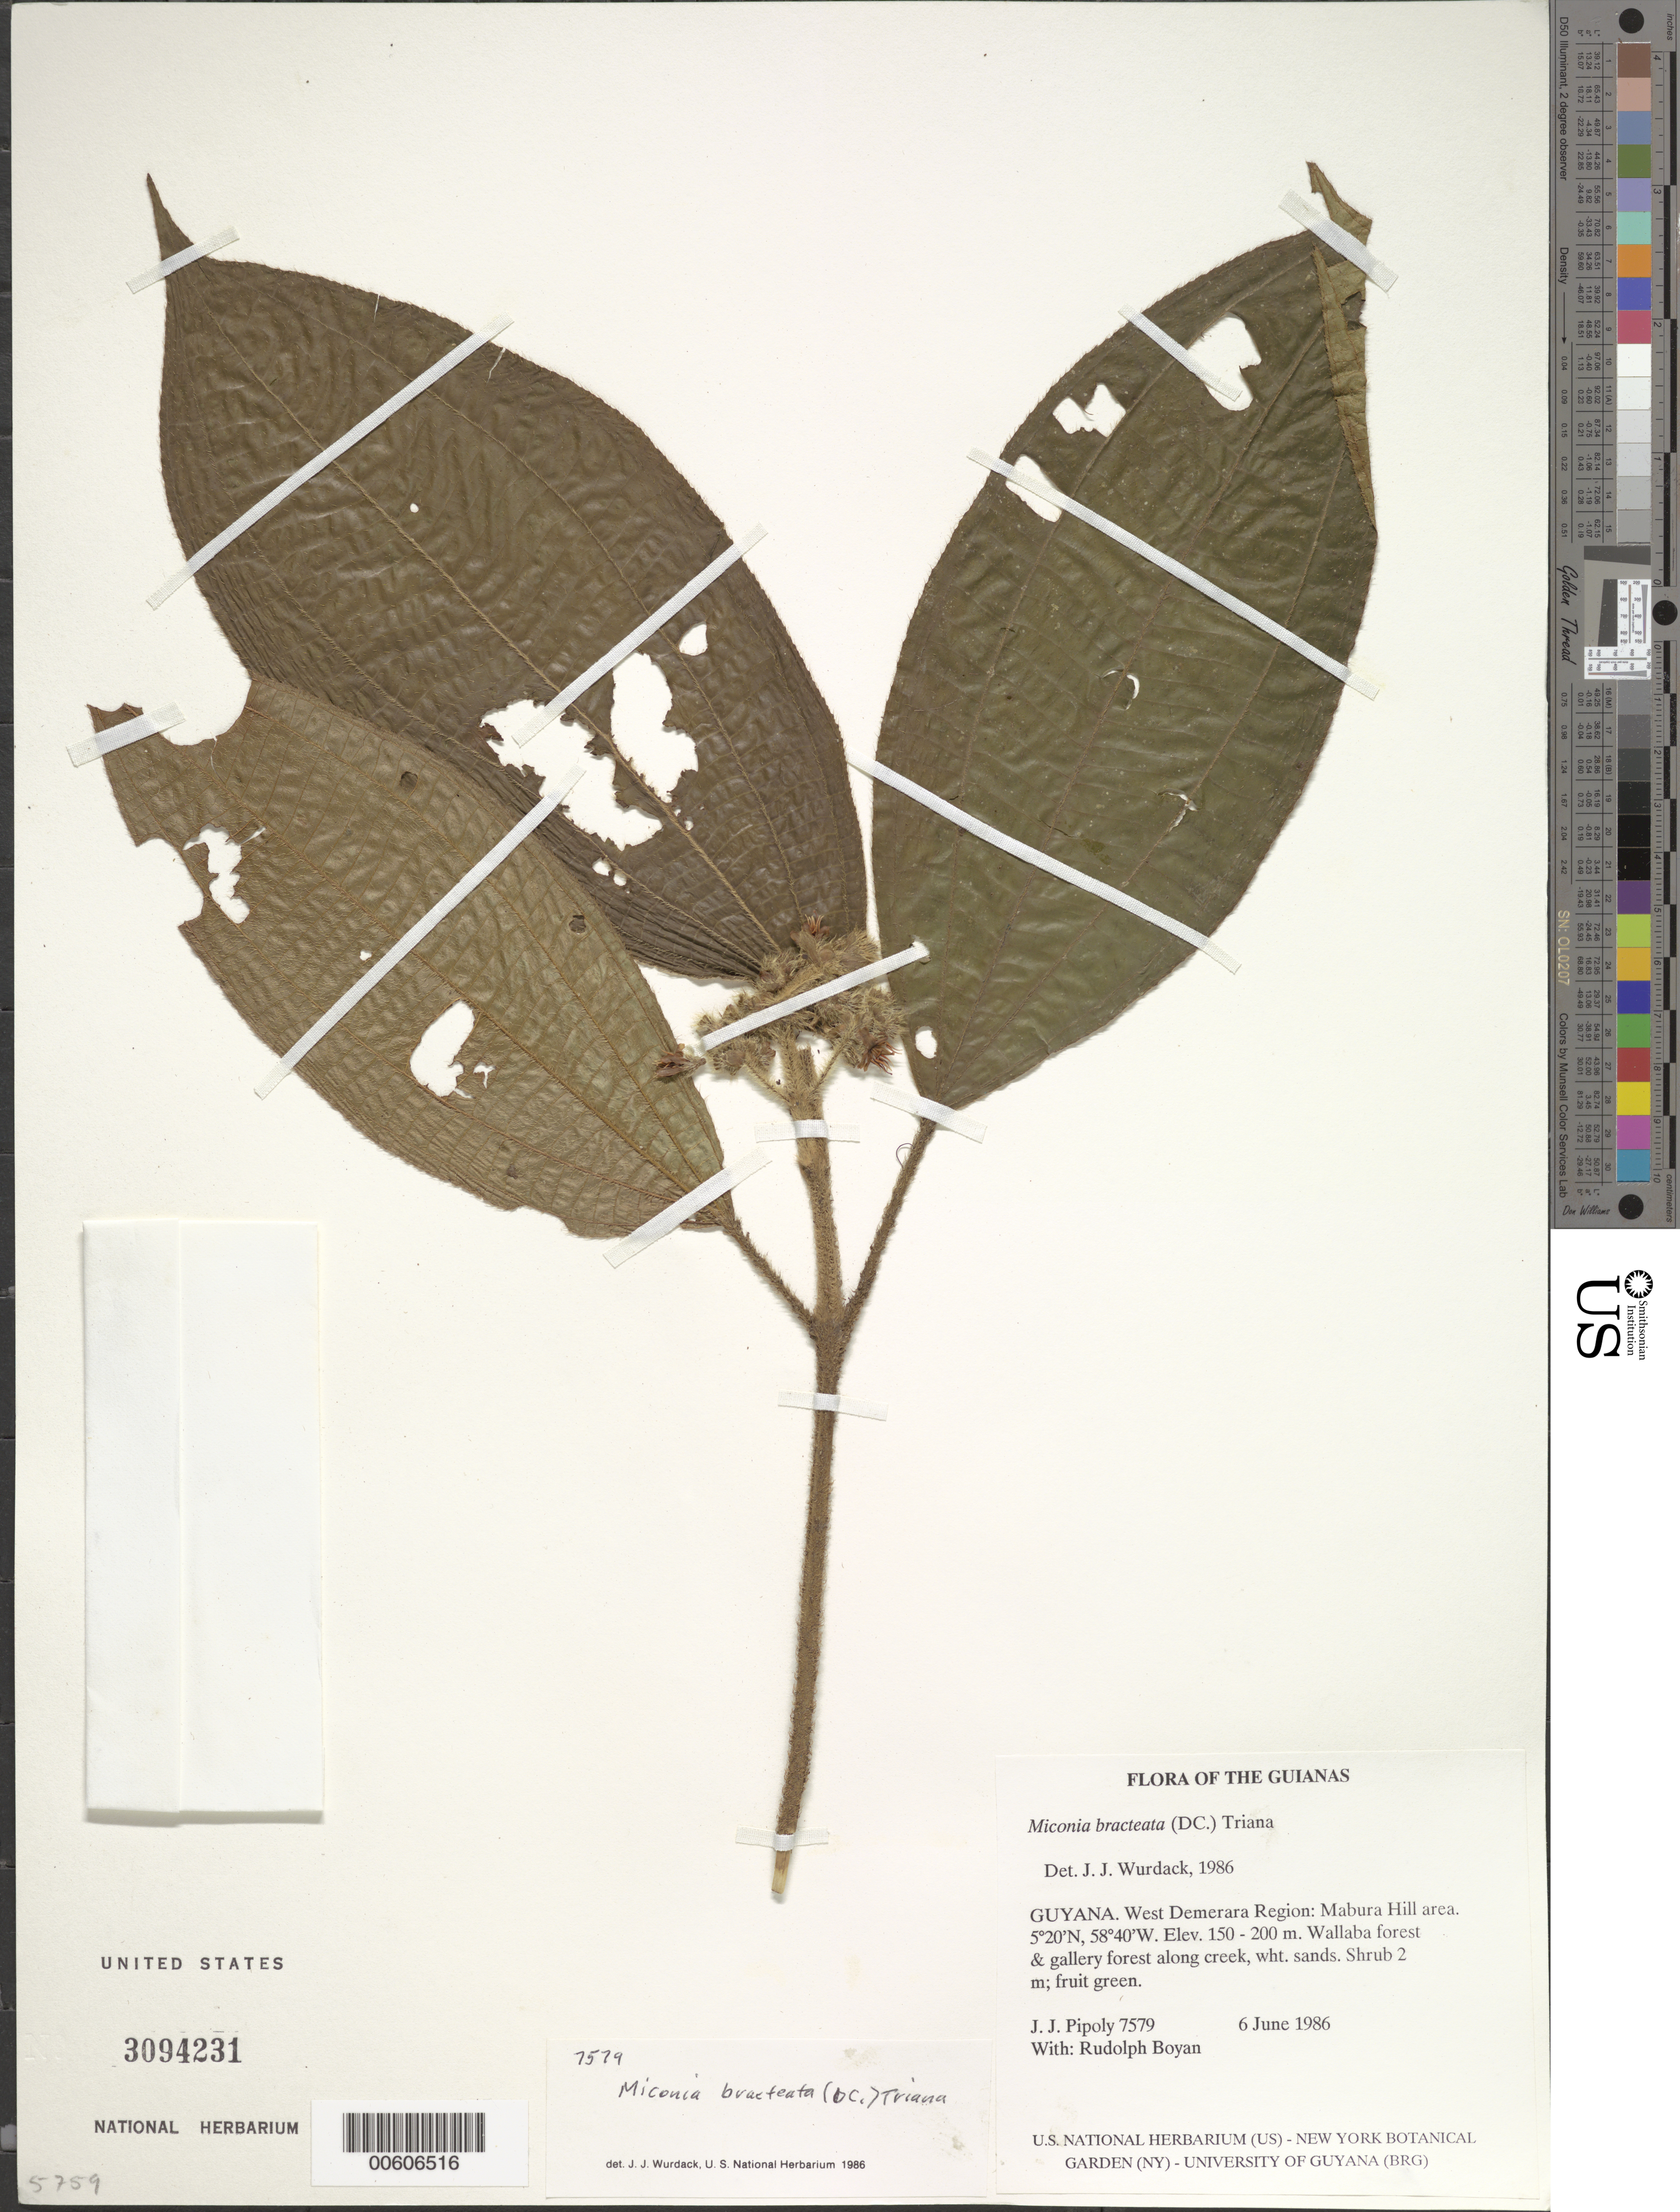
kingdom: Plantae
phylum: Tracheophyta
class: Magnoliopsida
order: Myrtales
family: Melastomataceae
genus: Miconia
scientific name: Miconia bracteata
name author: (DC.) Triana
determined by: Wurdack, John J., (US), US (UNITED STATES)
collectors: J. J. Pipoly & R. Boyan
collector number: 7579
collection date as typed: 6 June 1986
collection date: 1986-06-06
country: Guyana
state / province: U. Demerara-Berbice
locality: Mabura Hill area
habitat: Wallaba forest & gallery forest along creek, white sands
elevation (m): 150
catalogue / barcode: US 3094231